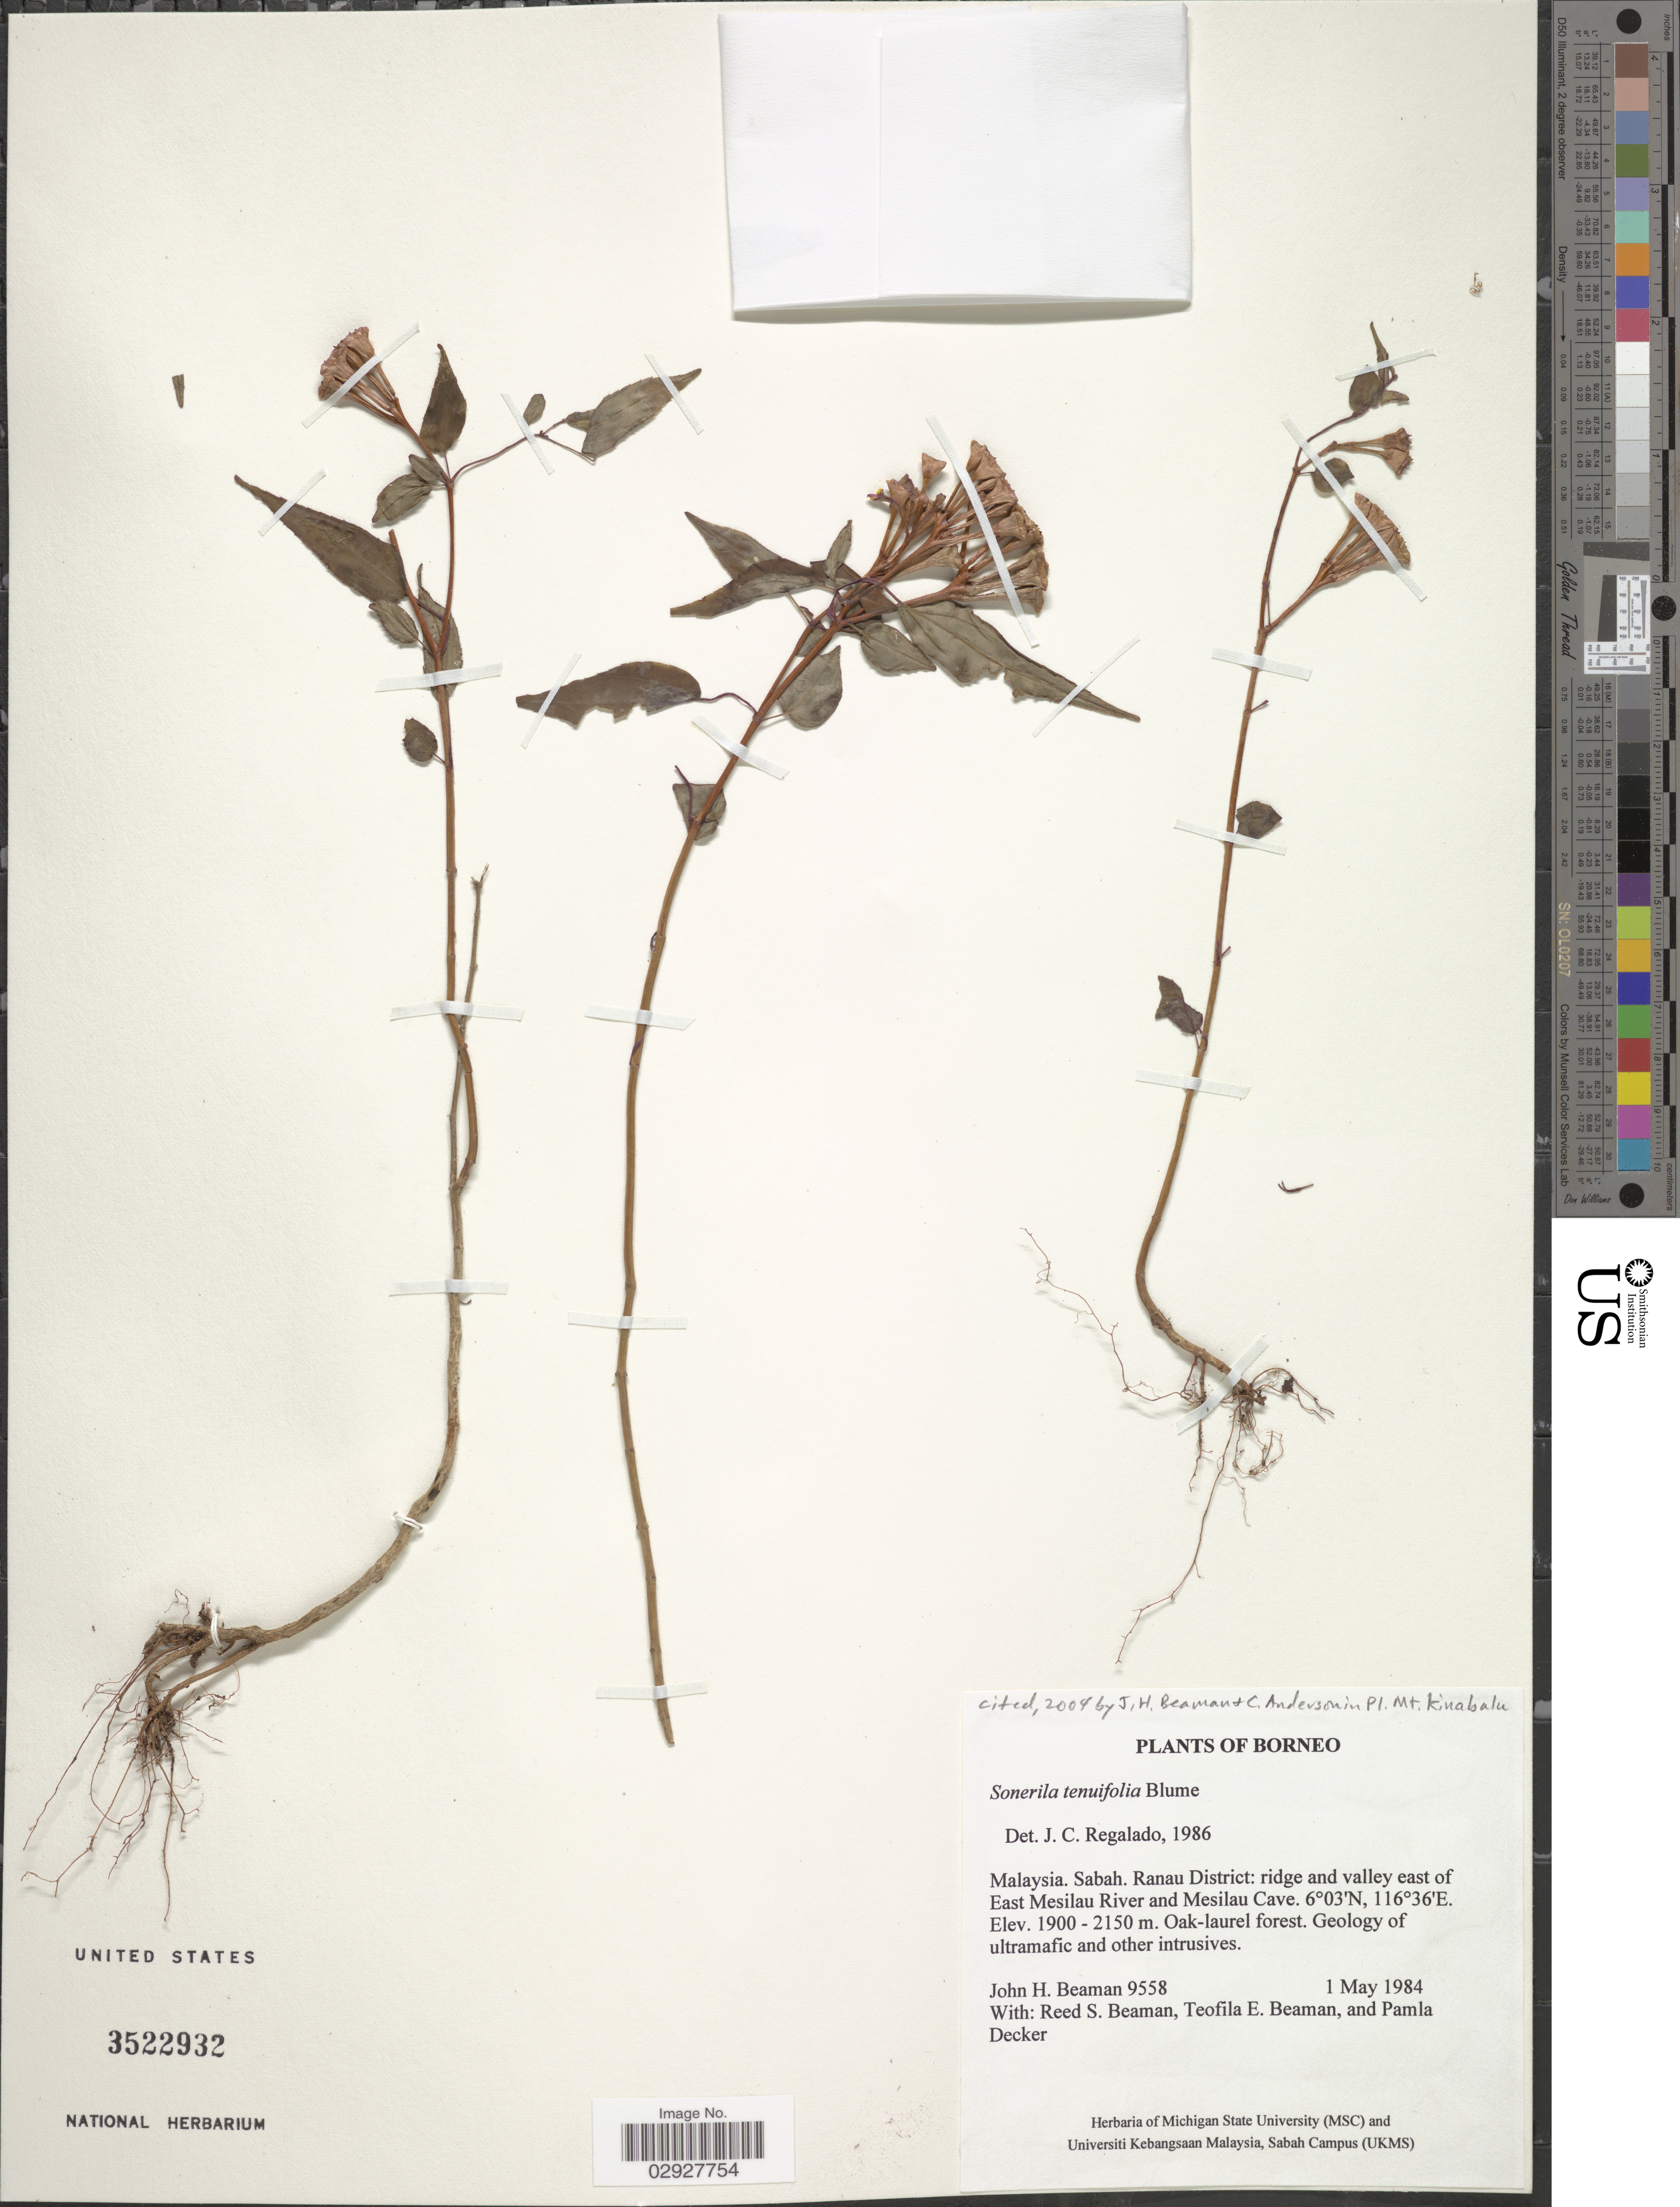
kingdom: Plantae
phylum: Tracheophyta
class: Magnoliopsida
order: Myrtales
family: Melastomataceae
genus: Sonerila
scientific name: Sonerila tenuifolia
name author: Blume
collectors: J. H. Beaman, R. S. Beaman, T. E. Beaman & P. Decker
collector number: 9558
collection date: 1984-05-01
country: Malaysia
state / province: Sabah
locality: Borneo. Ranau District: ridge and valley east of East Mesilau River and Mesilau Cave.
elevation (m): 1900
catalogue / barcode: US 3522932